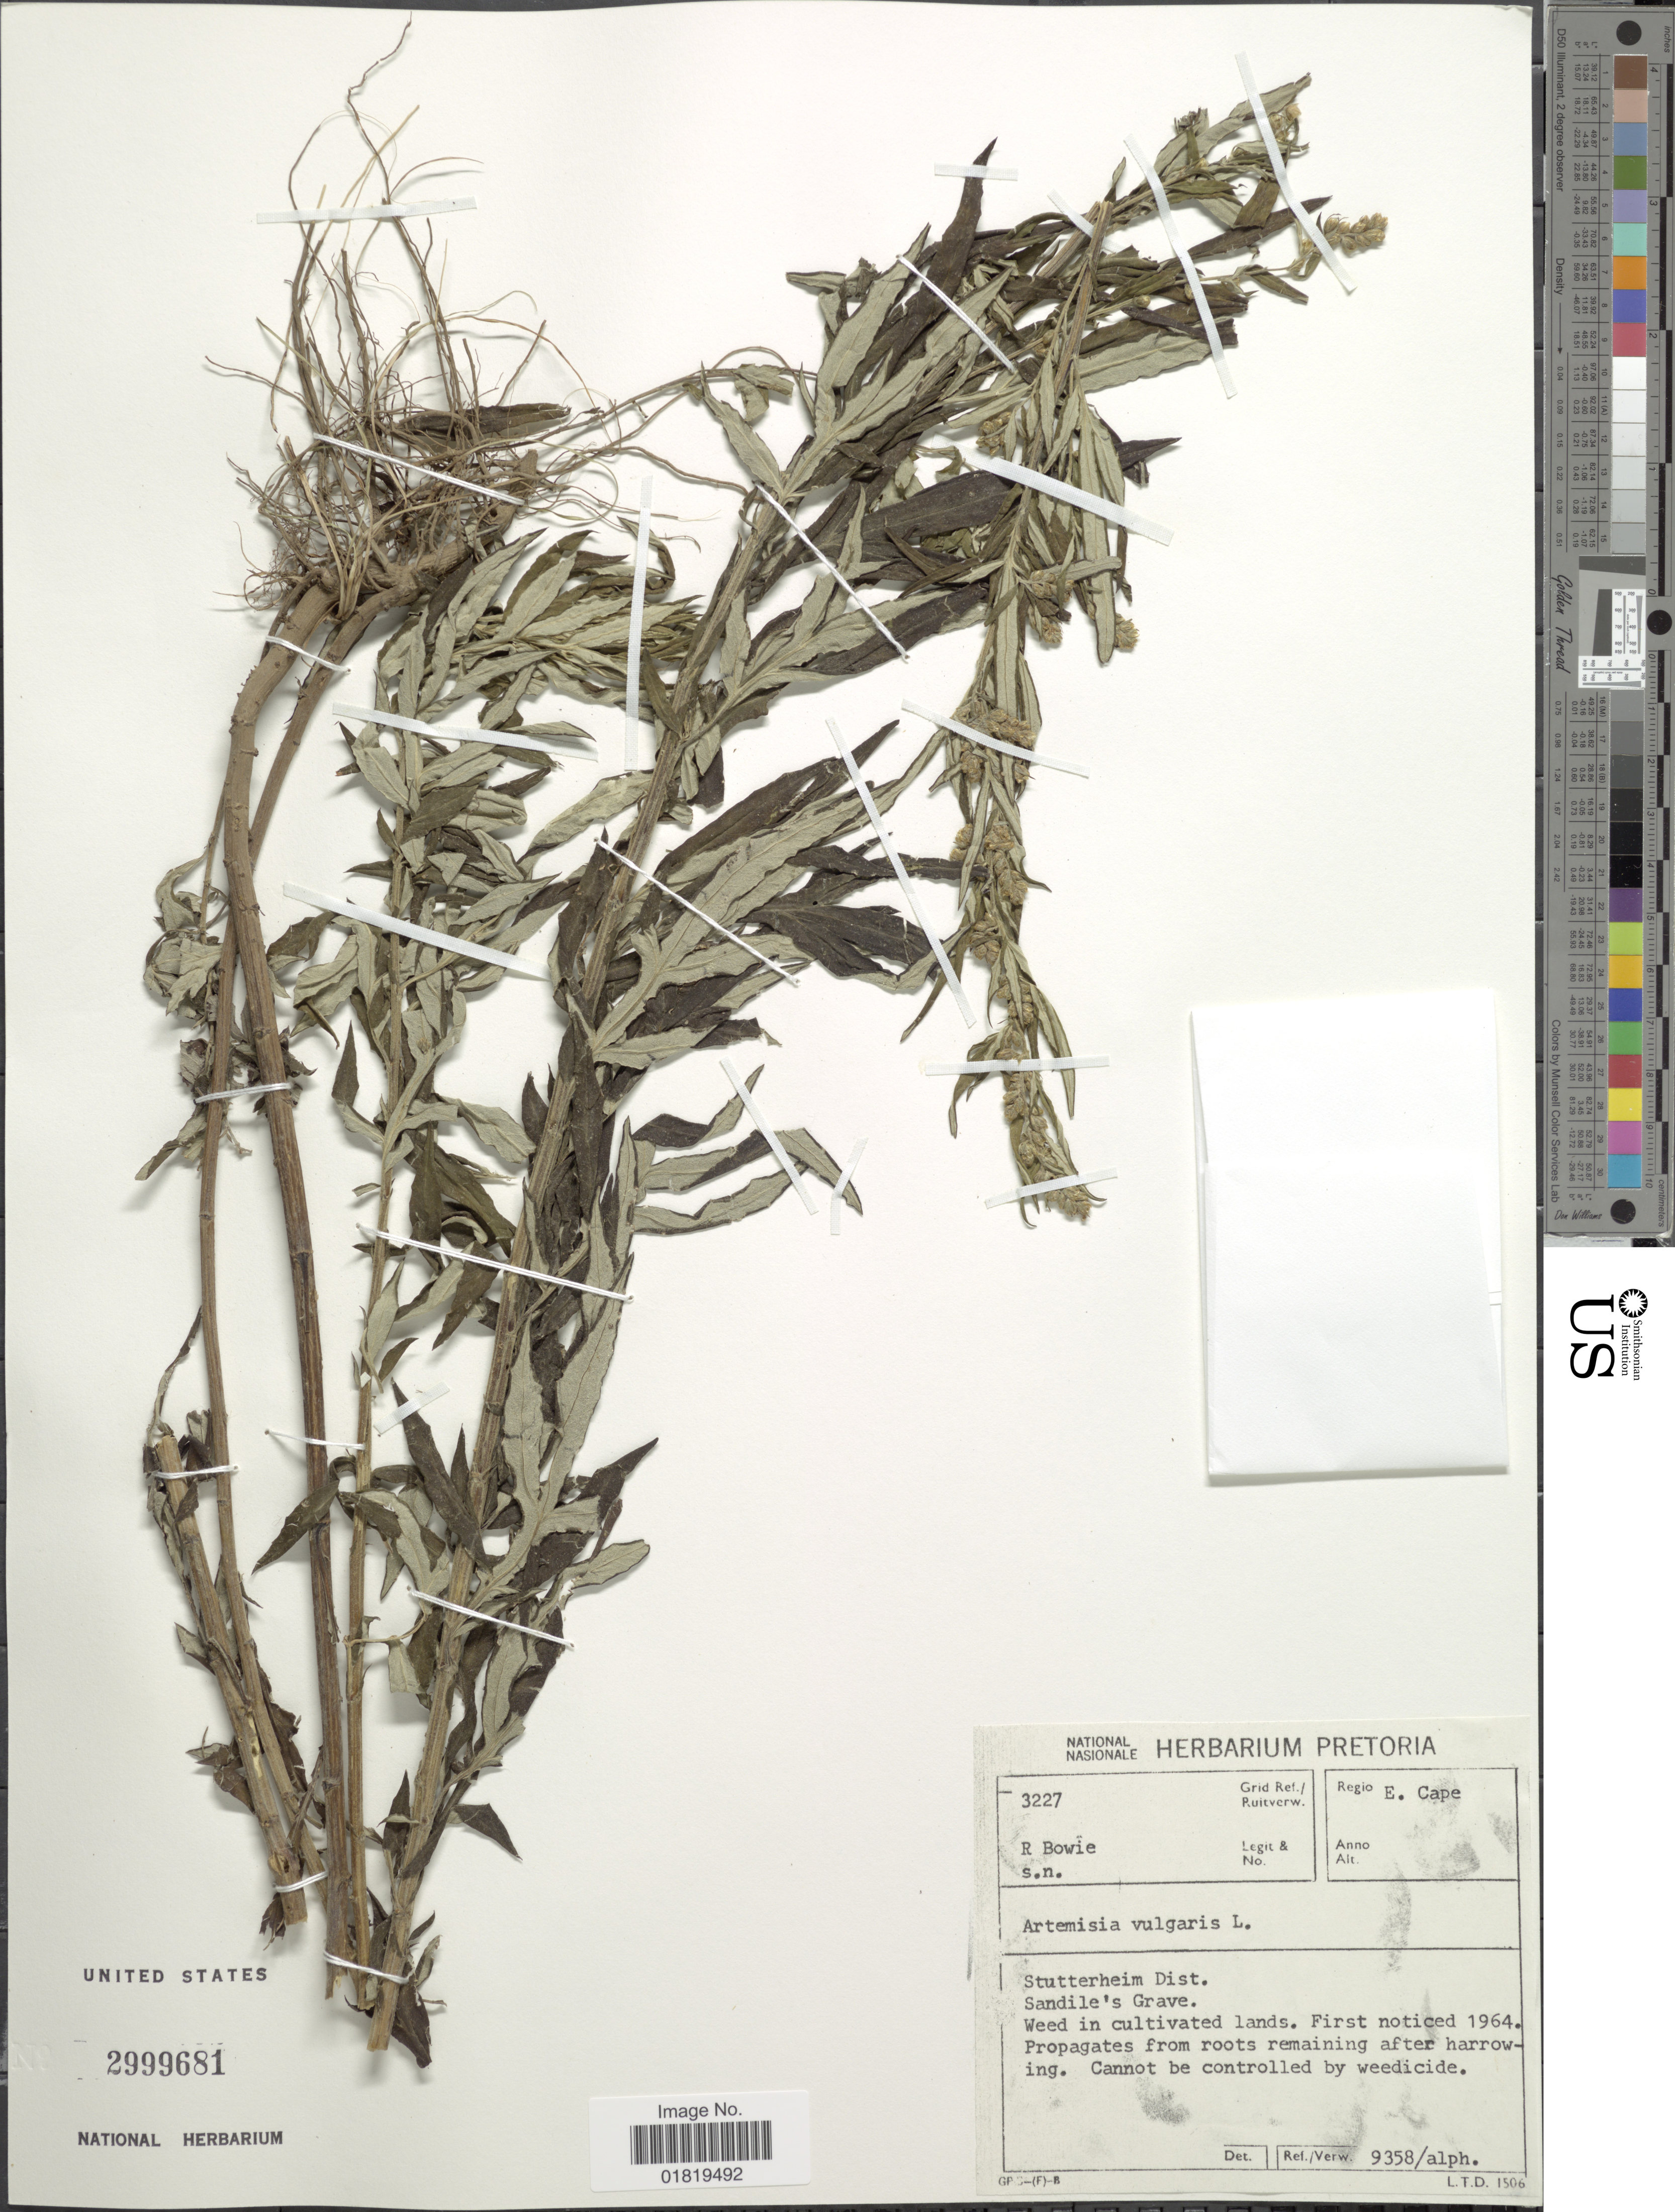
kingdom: Plantae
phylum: Tracheophyta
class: Magnoliopsida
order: Asterales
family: Asteraceae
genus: Artemisia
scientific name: Artemisia vulgaris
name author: L.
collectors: R. Bowie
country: South Africa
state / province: Eastern Cape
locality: E. Cape, Stutterheim Dist, Sandile's Grave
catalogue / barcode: US 2999681